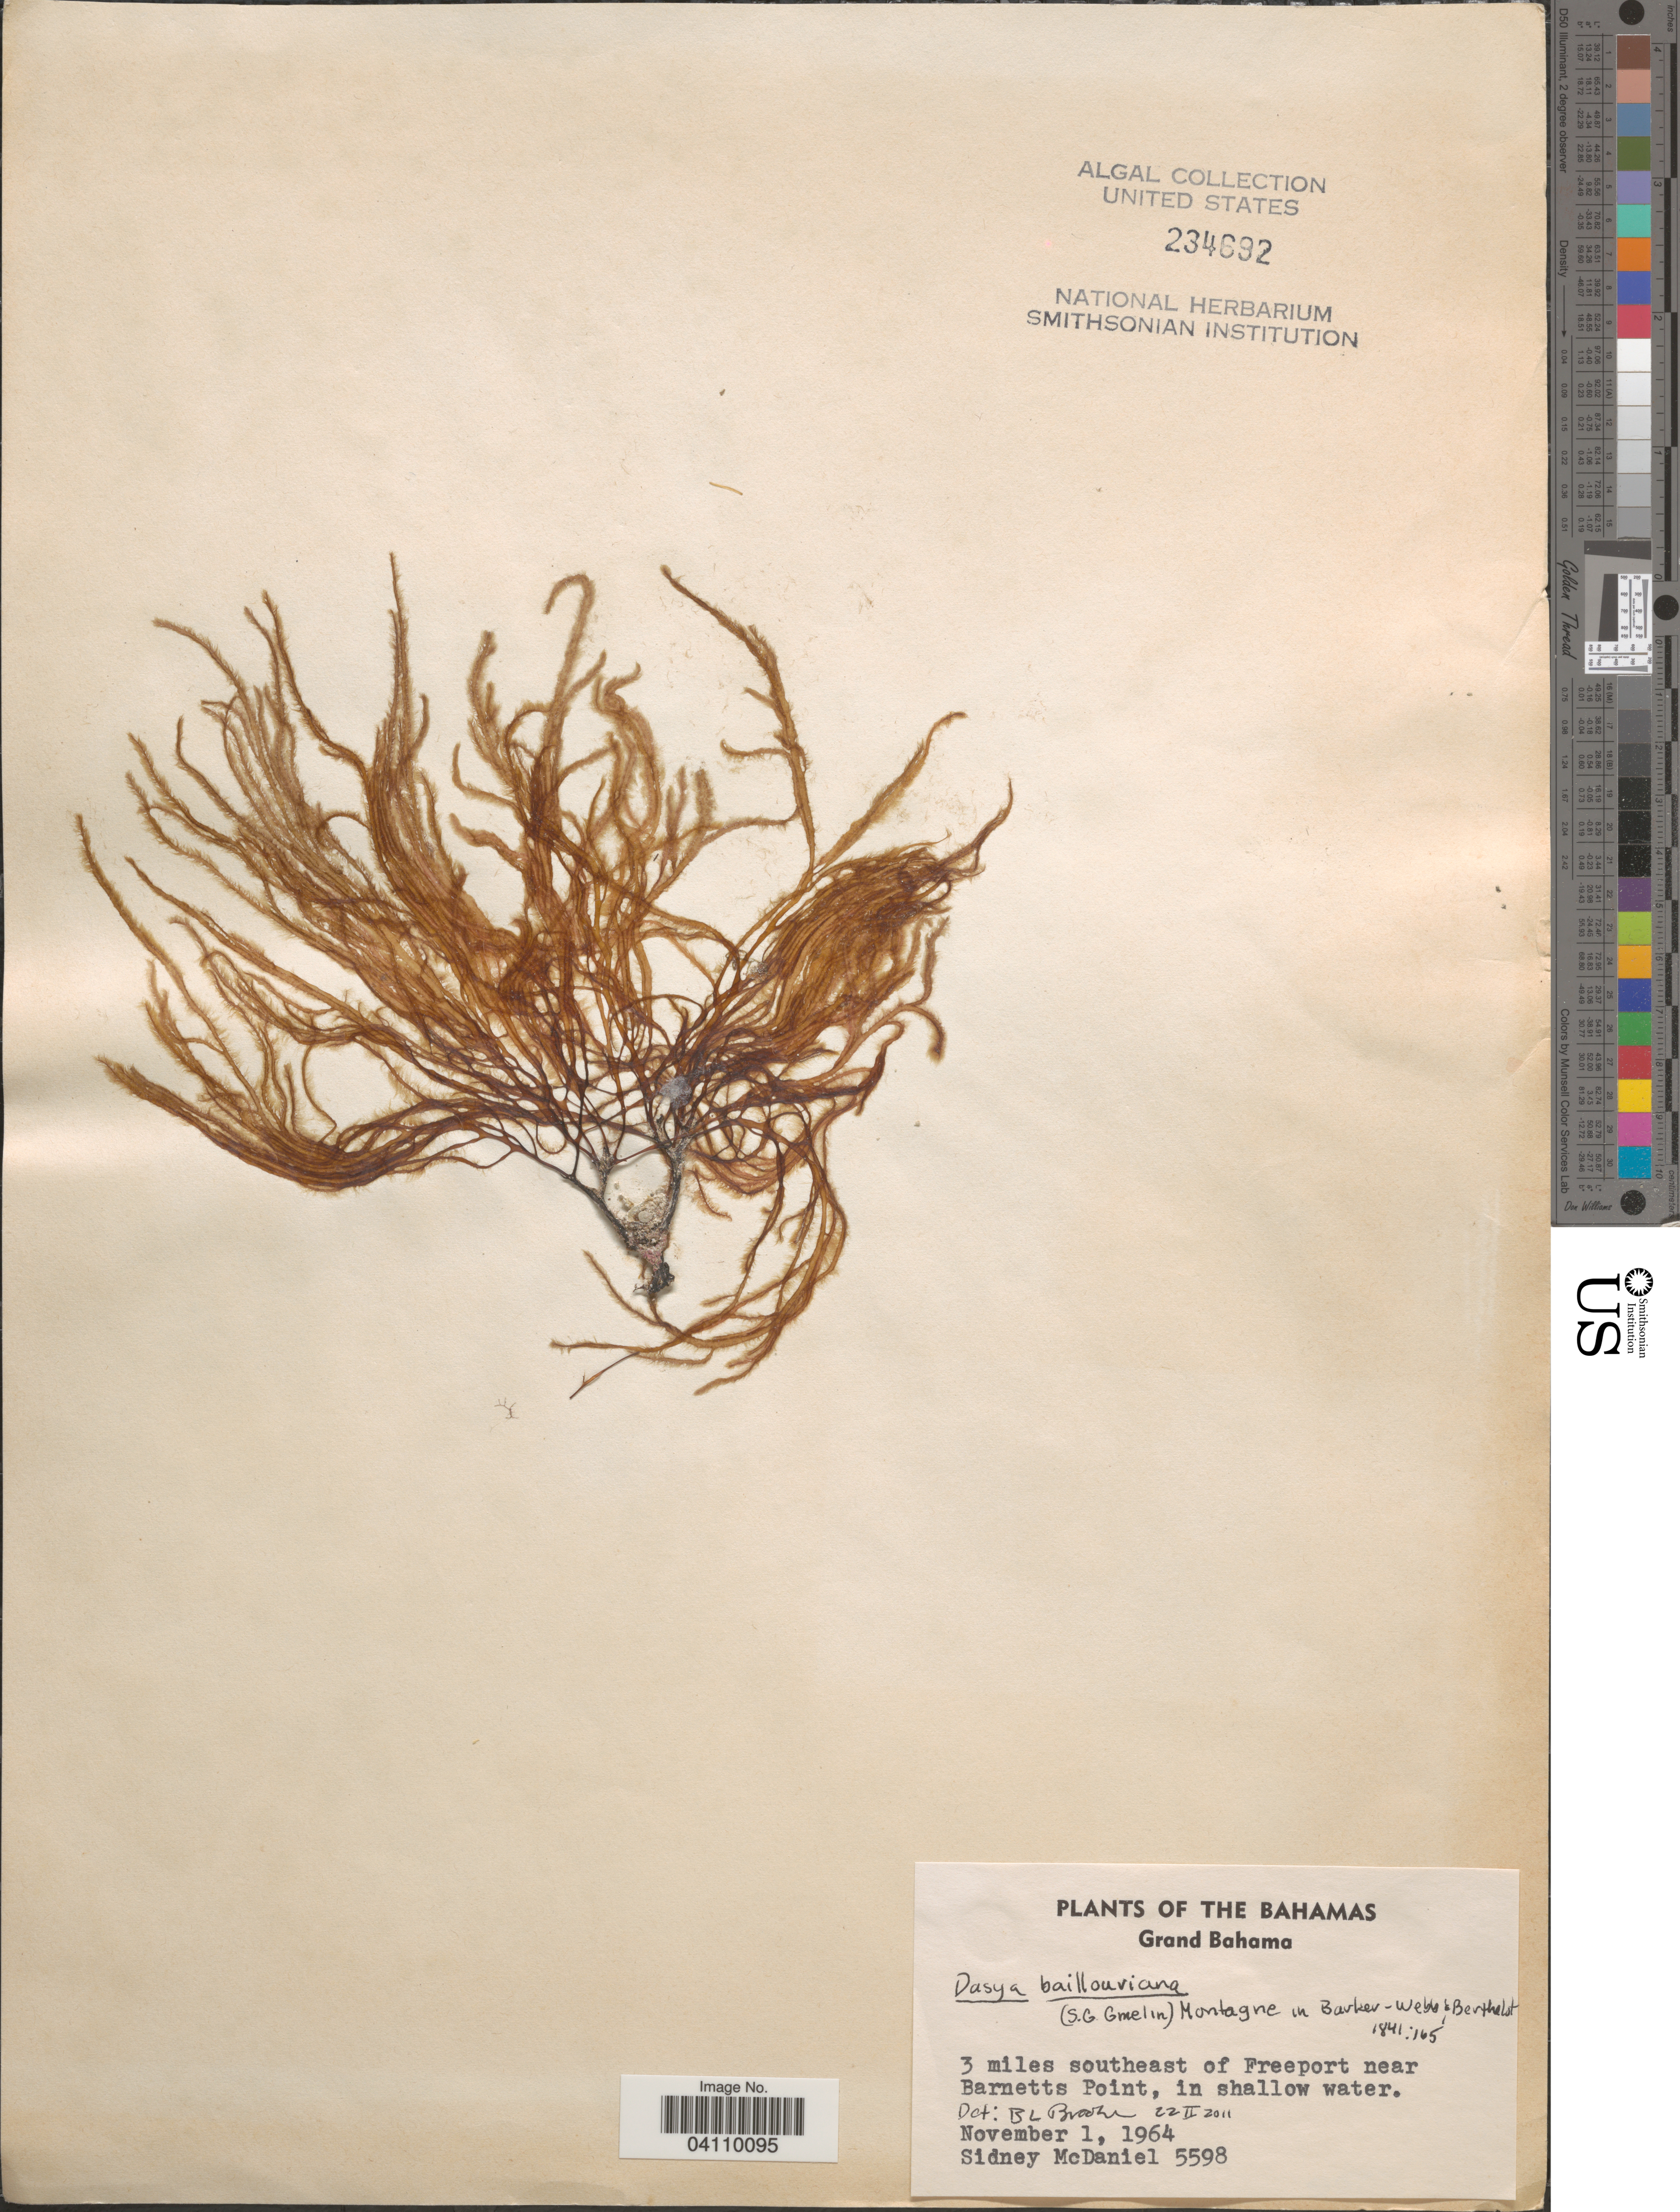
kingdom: Plantae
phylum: Rhodophyta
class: Florideophyceae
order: Ceramiales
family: Dasyaceae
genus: Dasya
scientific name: Dasya pedicellata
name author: (C. Agardh) C. Agardh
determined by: Algae name updating Project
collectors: S. McDaniel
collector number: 5598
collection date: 1964-11-01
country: Bahamas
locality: Grand Bahama. 3 miles southeast of Freeport near Barnetts Point.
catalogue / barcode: US 234692